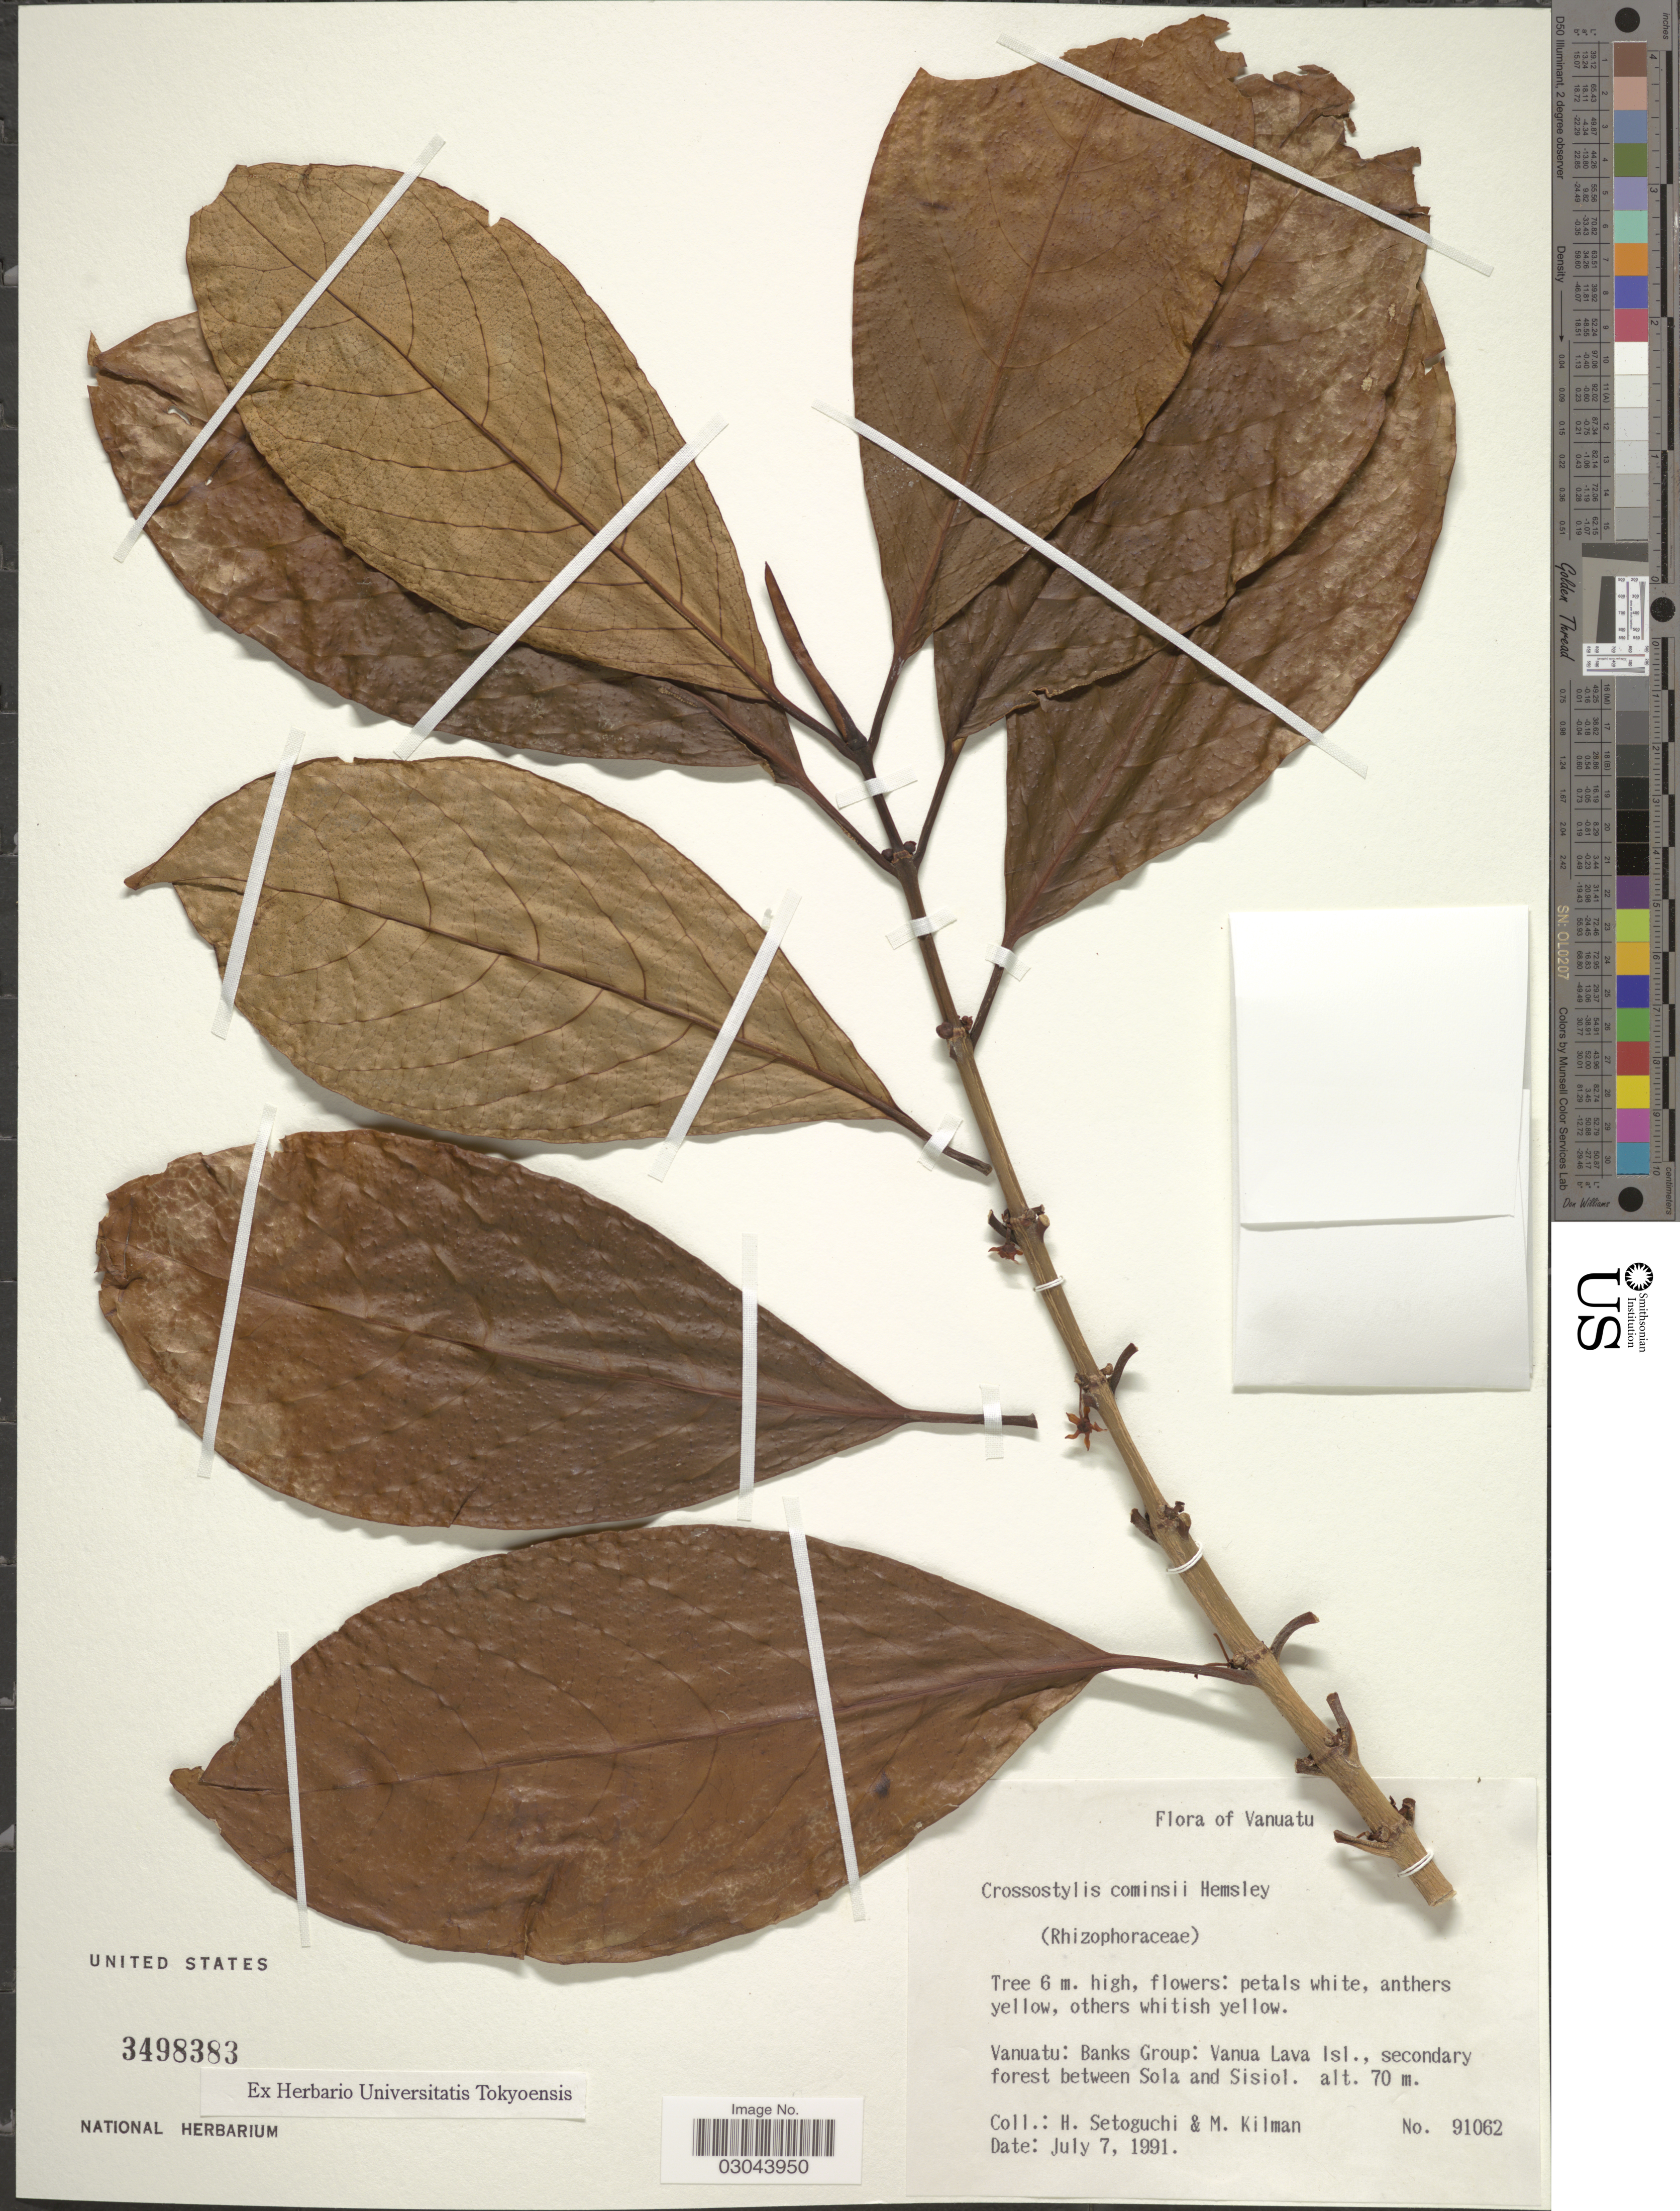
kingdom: Plantae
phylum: Tracheophyta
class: Magnoliopsida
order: Malpighiales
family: Rhizophoraceae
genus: Crossostylis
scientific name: Crossostylis cominsii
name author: Hemsl.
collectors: H. Setoguchi & M. Kilman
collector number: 91062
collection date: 1991-07-07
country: Vanuatu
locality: Banks Group: Vanua Lava Isl., secondary forest between Sola and Sisiol.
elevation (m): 70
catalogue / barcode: US 3498383